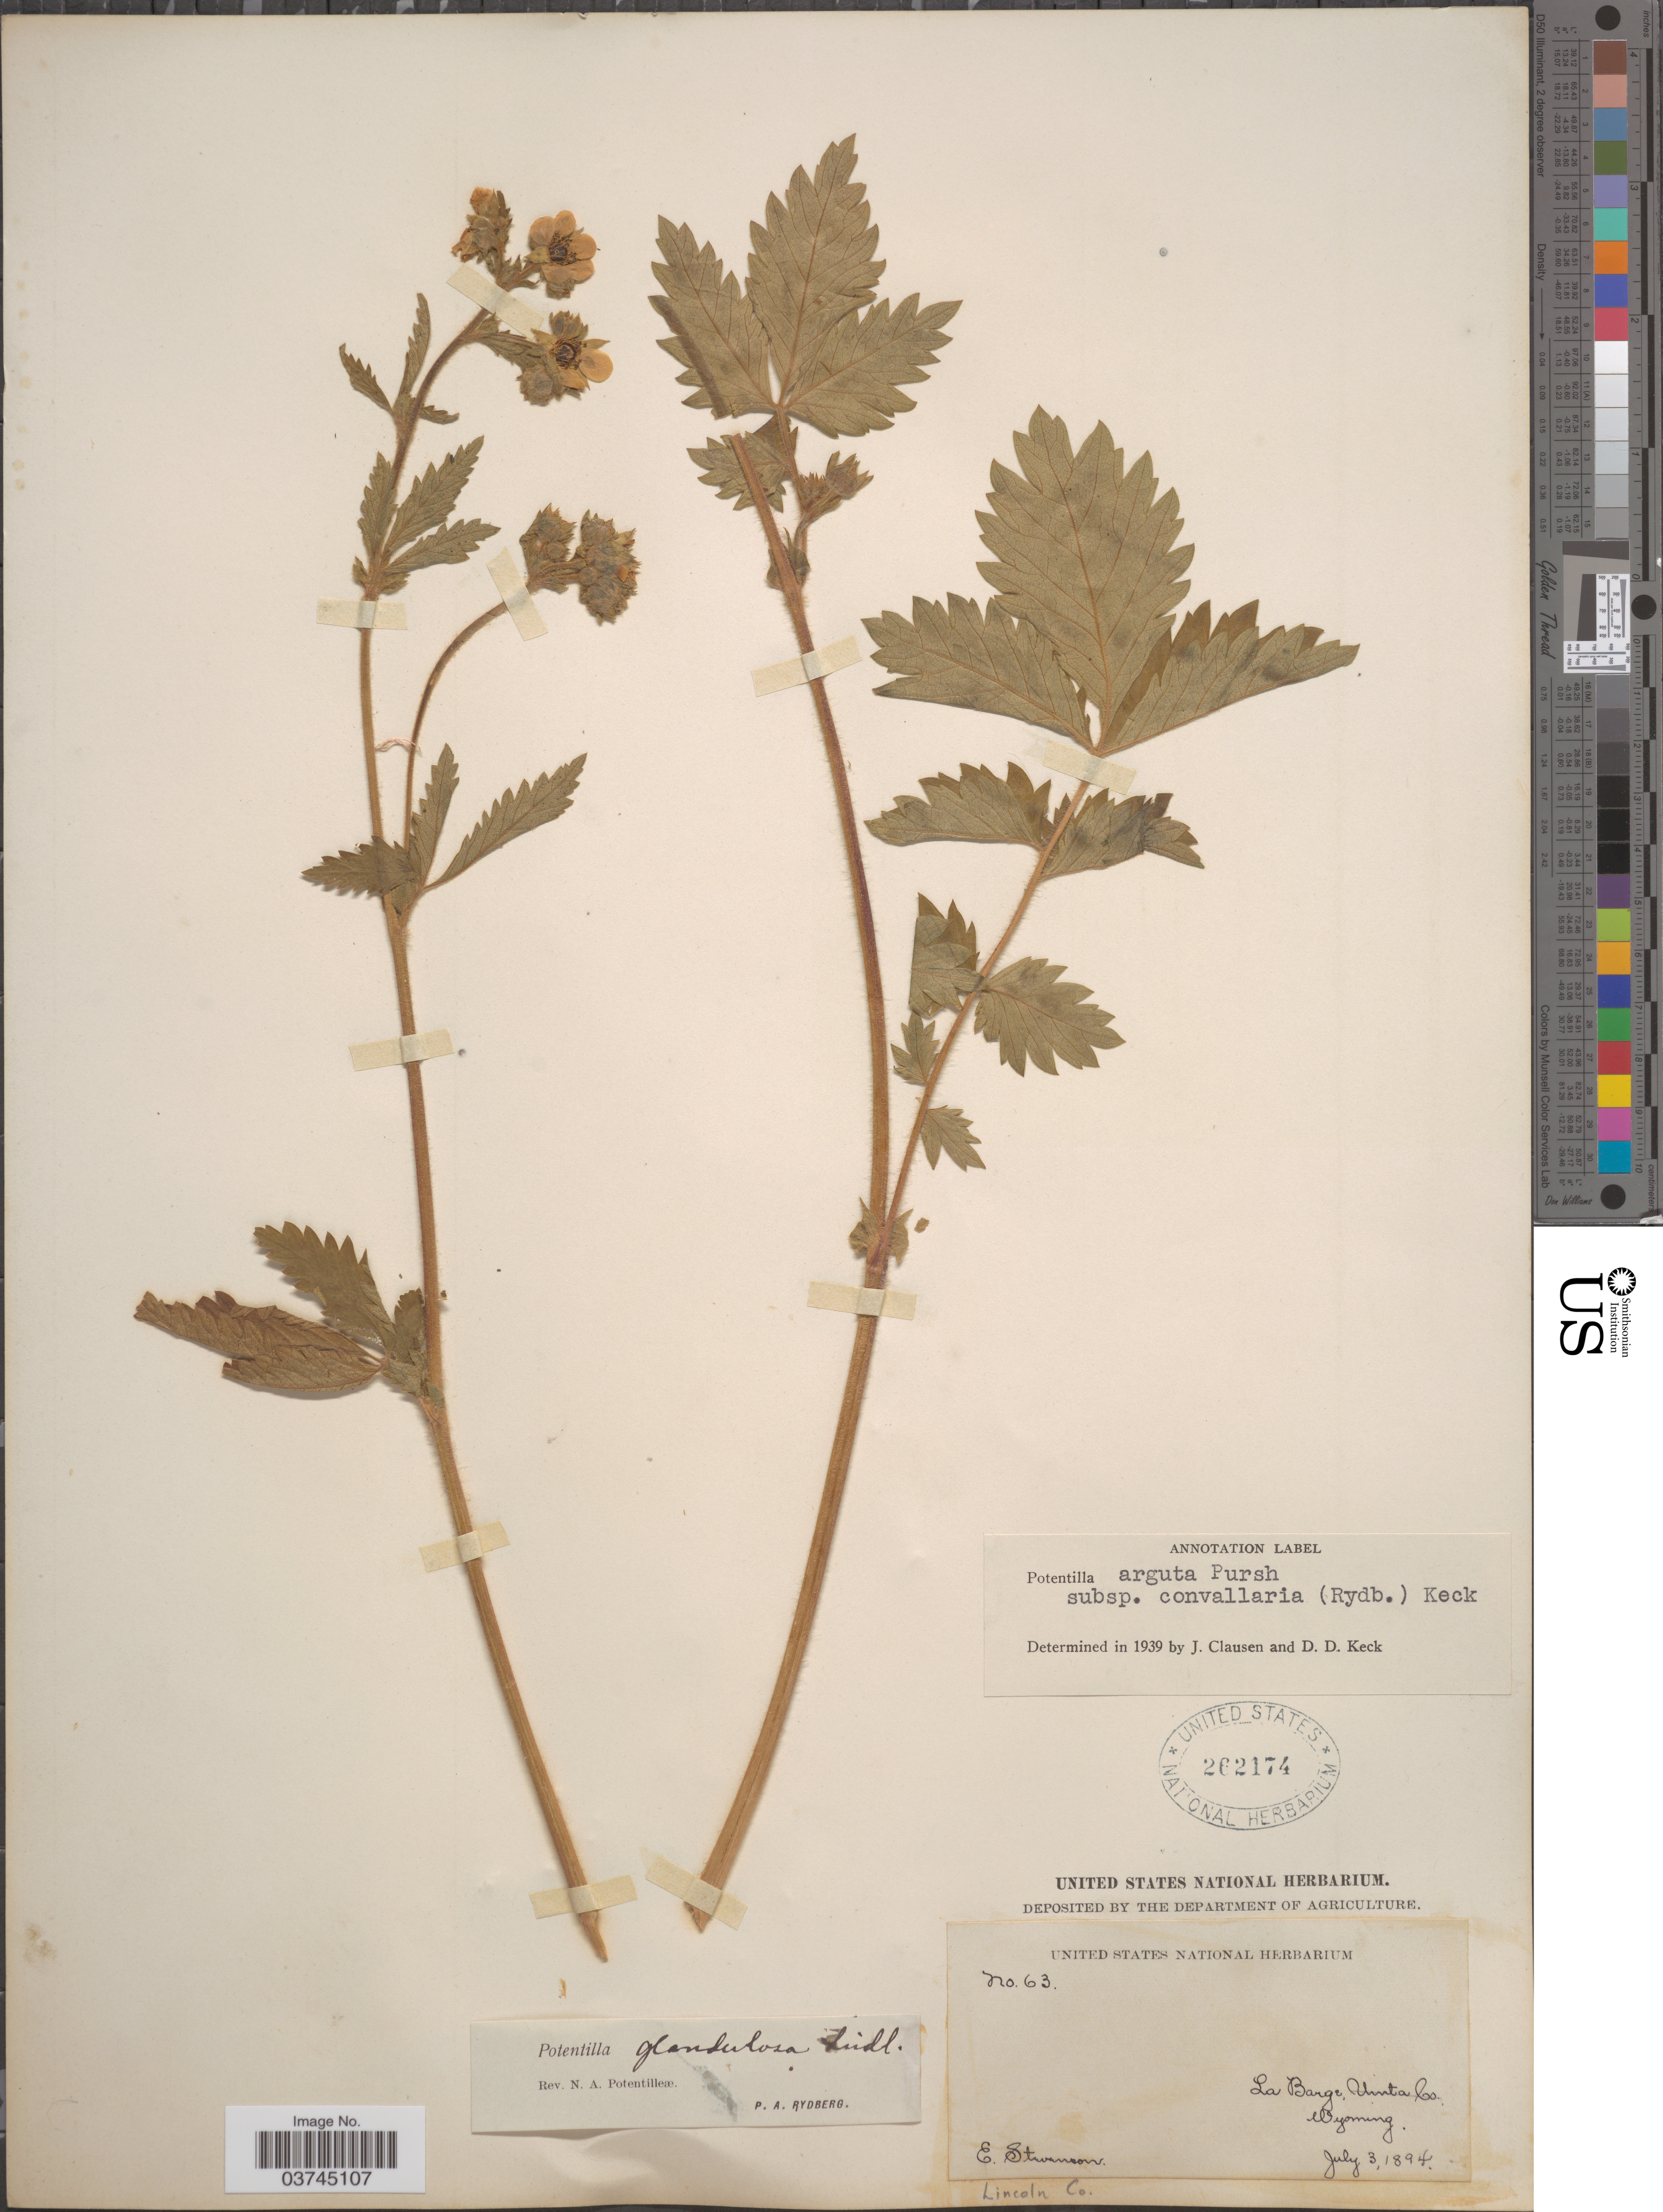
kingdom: Plantae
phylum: Tracheophyta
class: Magnoliopsida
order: Rosales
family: Rosaceae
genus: Drymocallis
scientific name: Drymocallis convallaria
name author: (Rydb.) Rydb.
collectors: E. Stevenson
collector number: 63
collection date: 1894-07-03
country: United States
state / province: Wyoming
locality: La Barge.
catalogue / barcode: US 262174